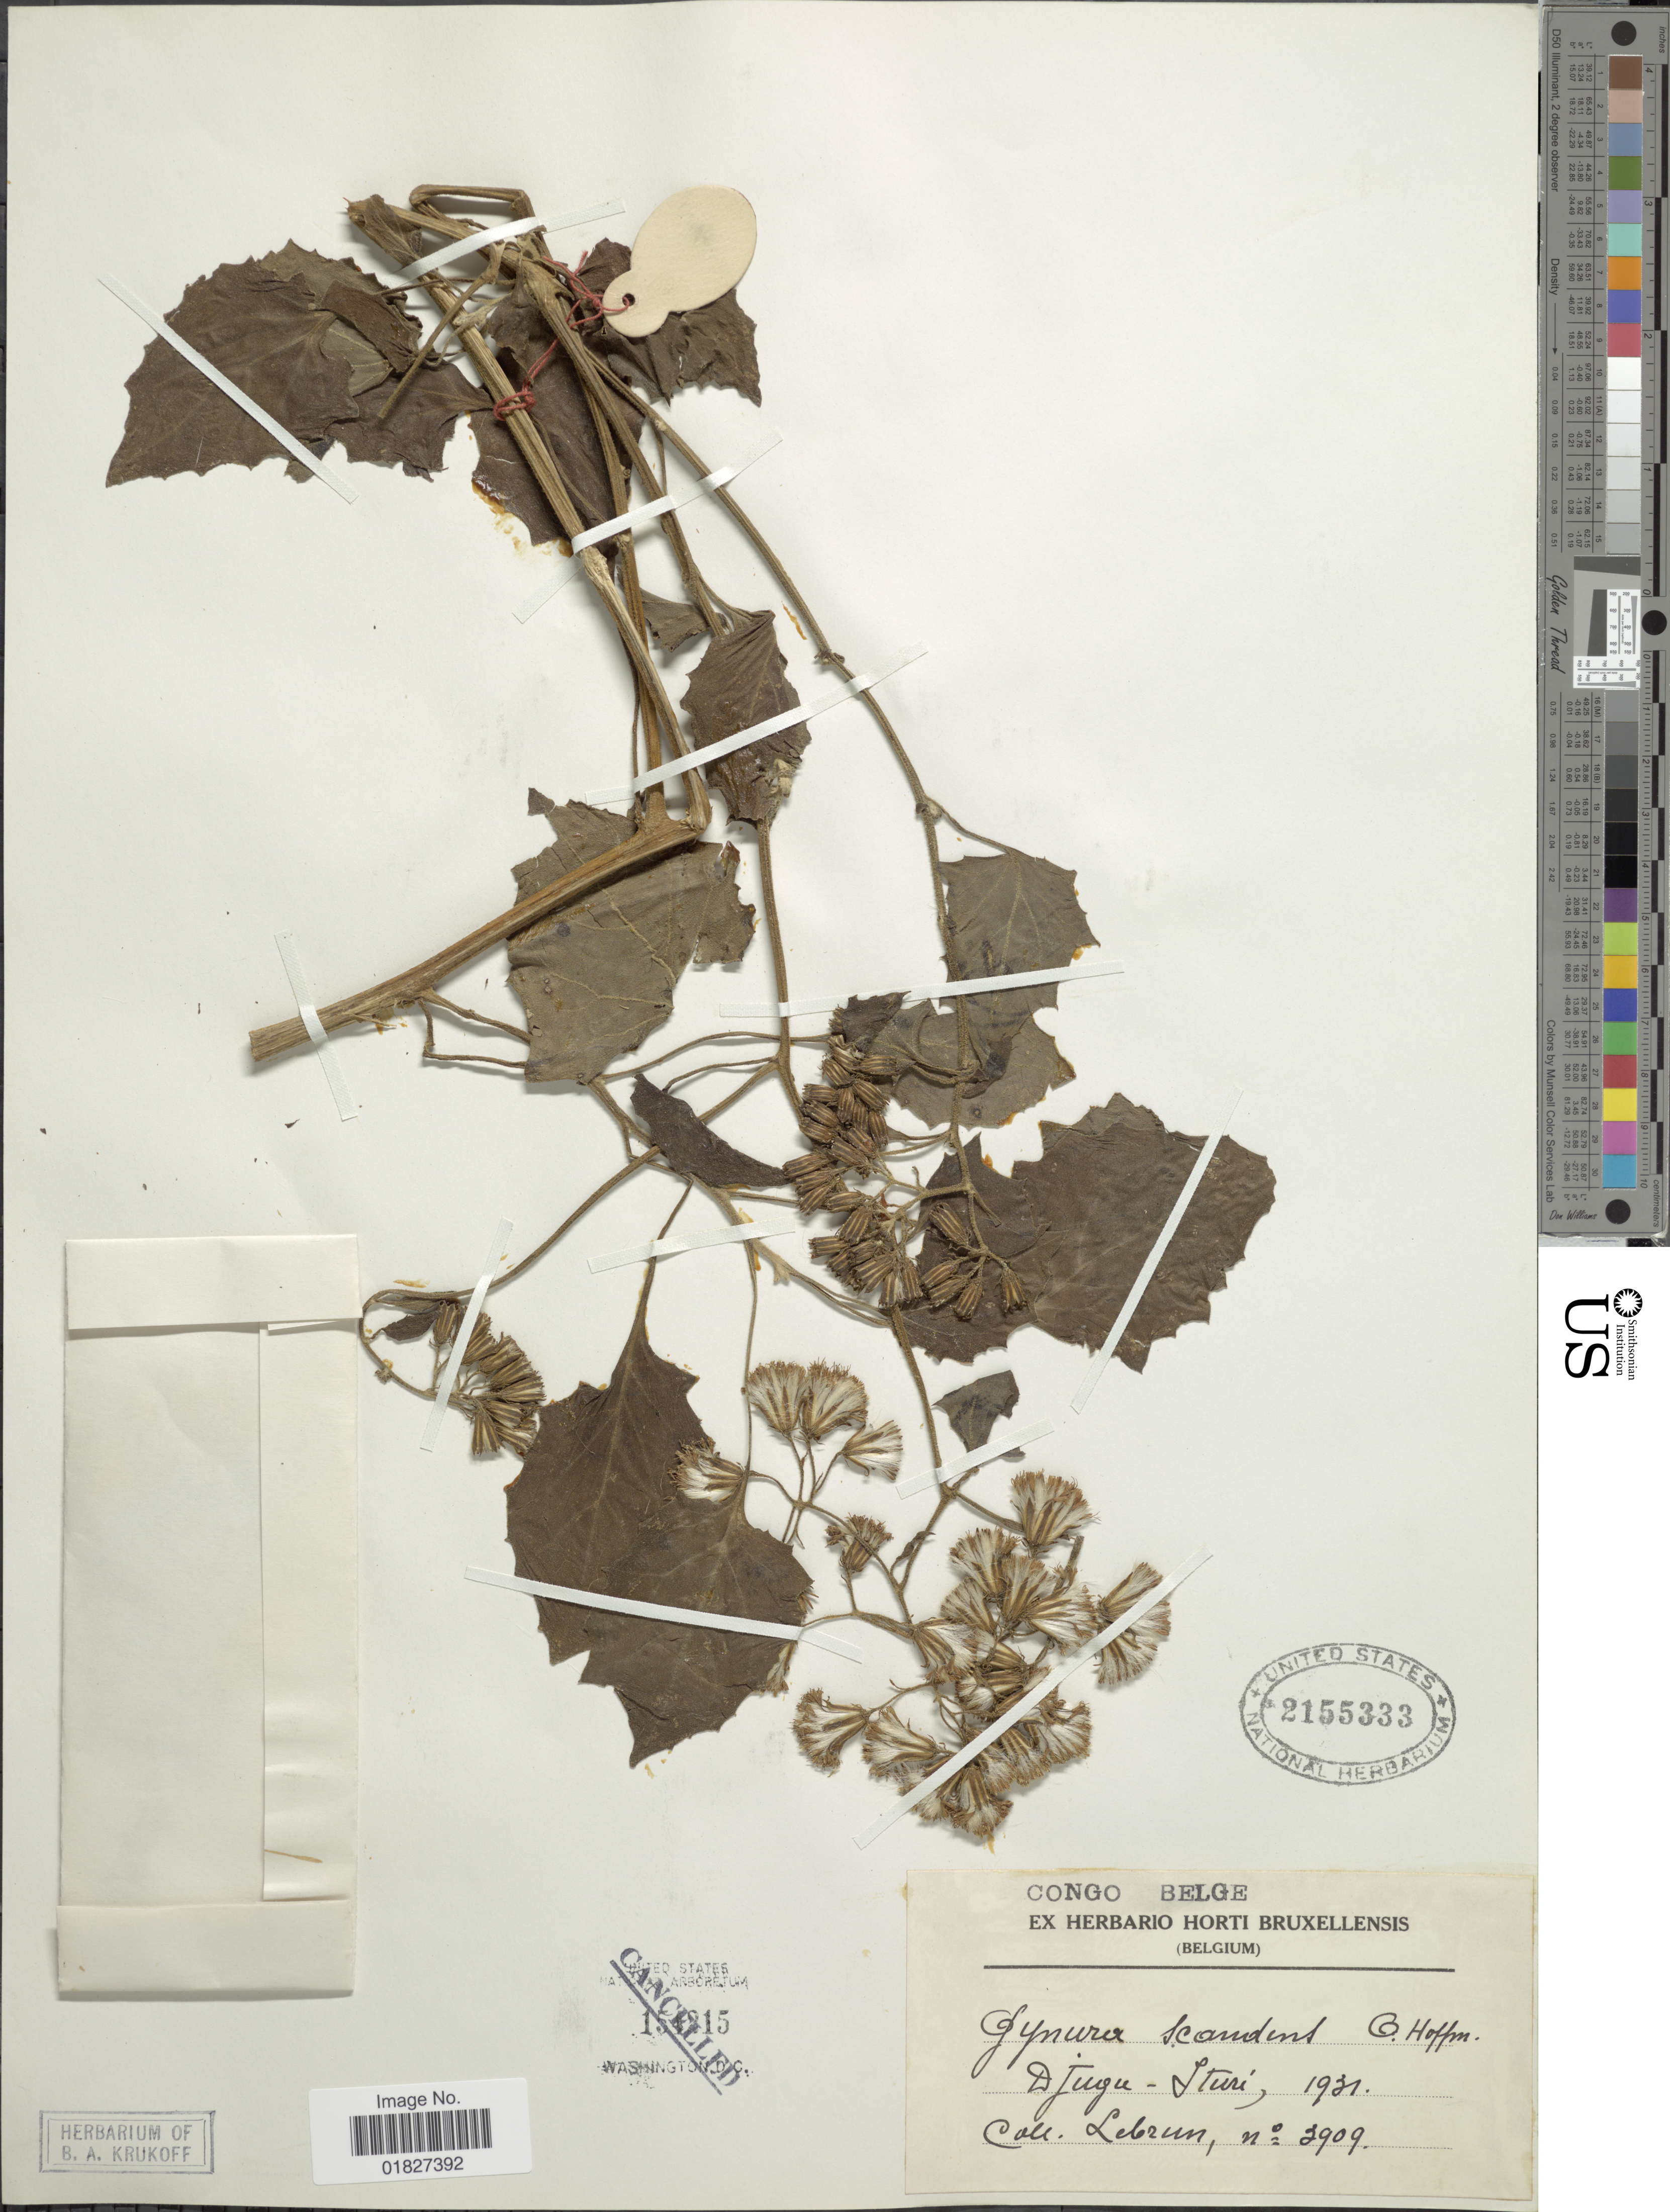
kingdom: Plantae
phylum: Tracheophyta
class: Magnoliopsida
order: Asterales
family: Asteraceae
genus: Gynura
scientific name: Gynura scandens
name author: O. Hoffm.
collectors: J.A. Lebrun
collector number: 3909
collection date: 1931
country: Congo, Democratic Republic of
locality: Congo Belge, Djugu-Ituri.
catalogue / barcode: US 2155333